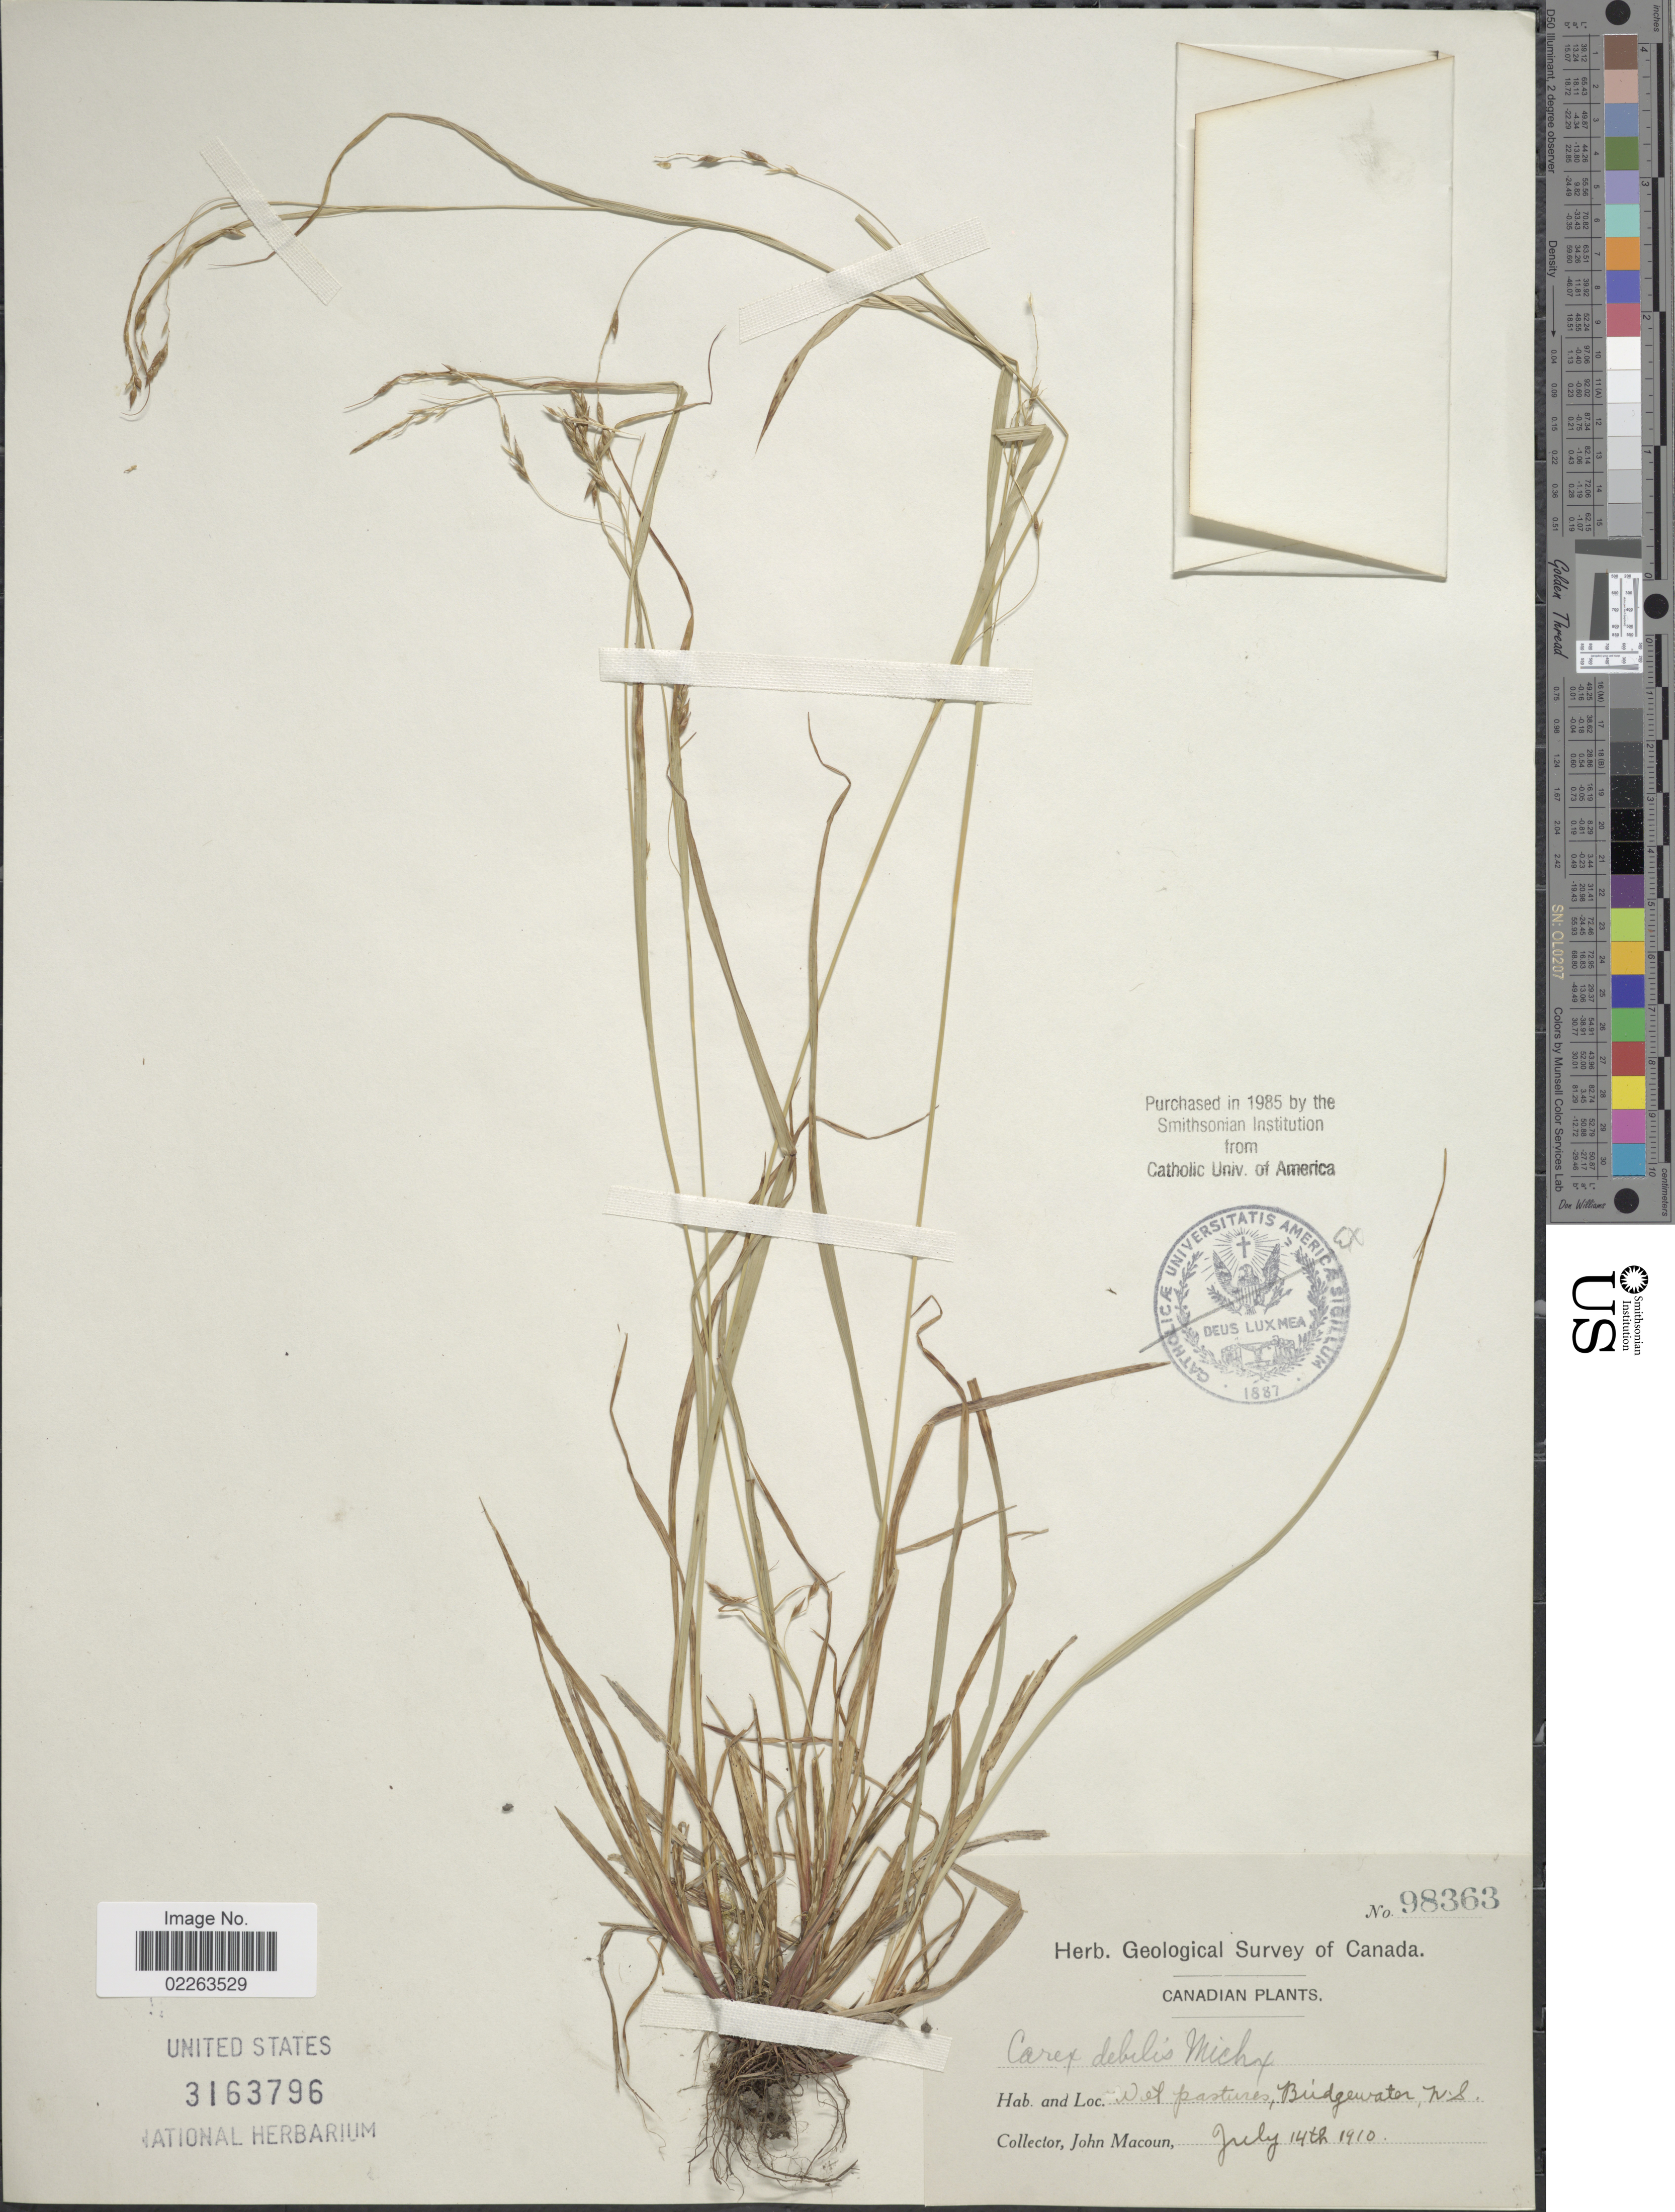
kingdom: Plantae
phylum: Tracheophyta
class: Liliopsida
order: Poales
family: Cyperaceae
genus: Carex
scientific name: Carex debilis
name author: Michx.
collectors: J. Macoun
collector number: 98363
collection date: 1910-07-14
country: Canada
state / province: Nova Scotia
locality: Wet pastures, Bridgewater,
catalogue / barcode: US 3163796